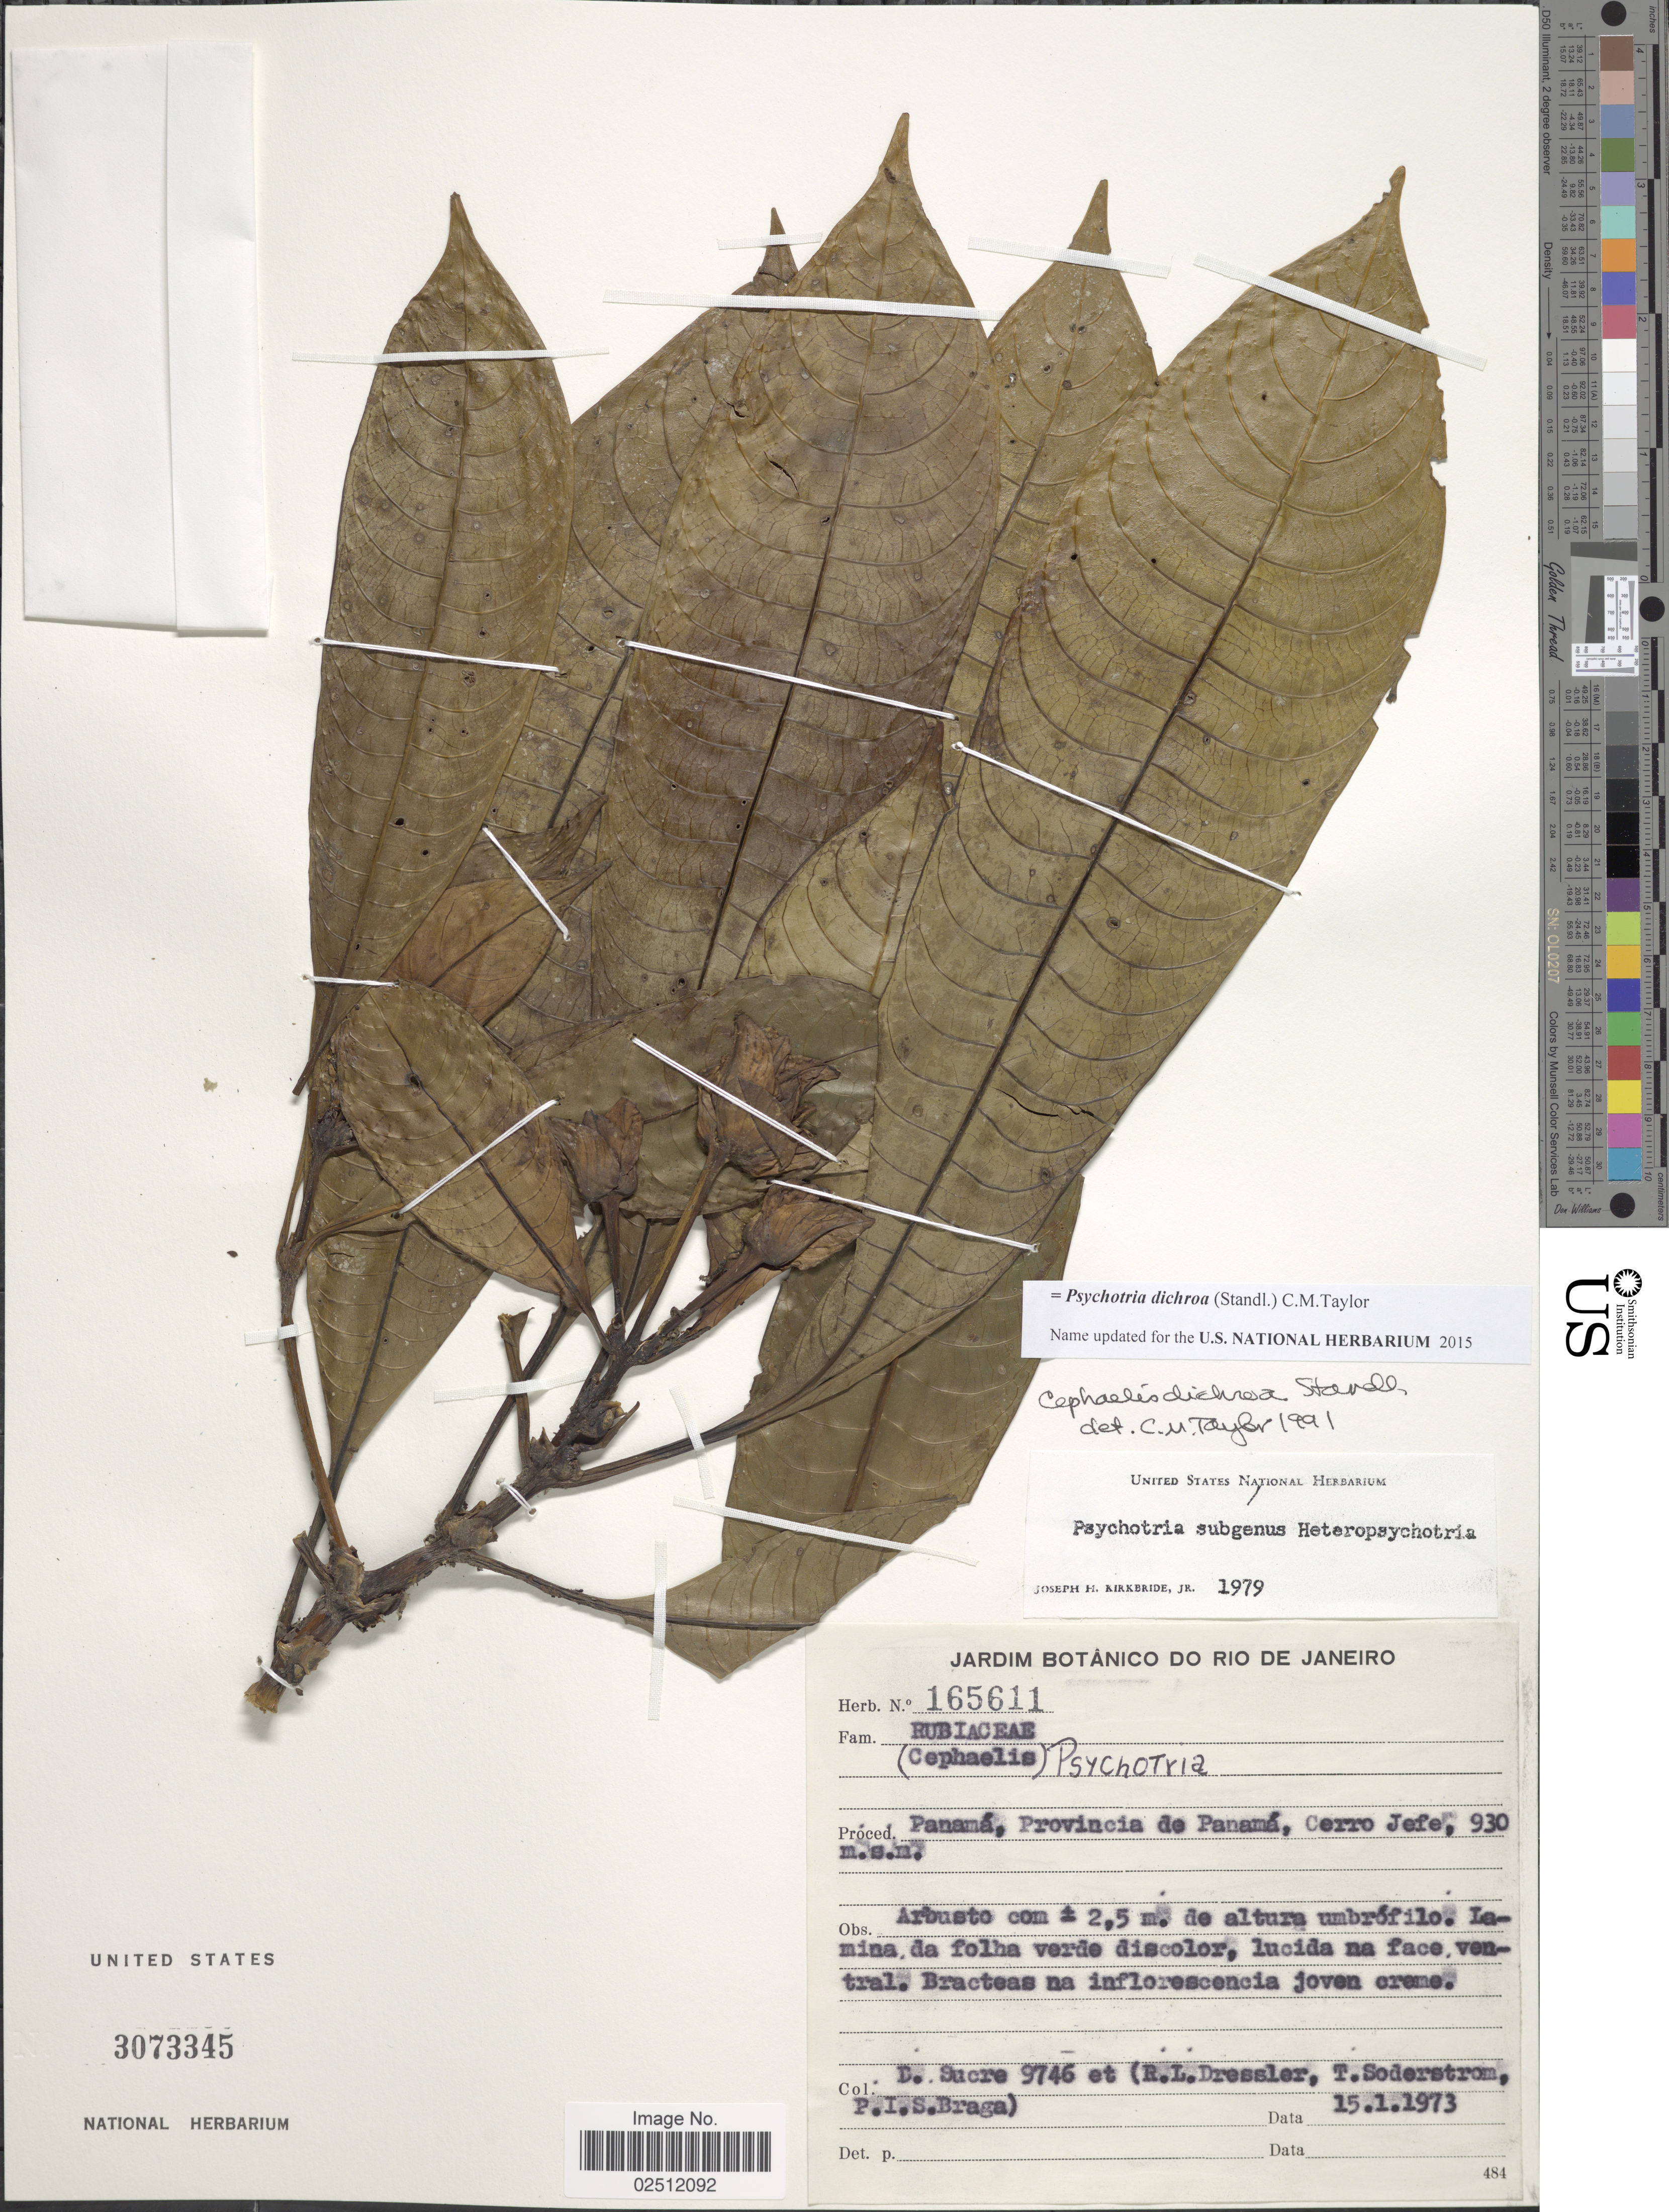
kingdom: Plantae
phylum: Tracheophyta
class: Magnoliopsida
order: Gentianales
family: Rubiaceae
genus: Psychotria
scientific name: Psychotria dichroa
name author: (Standl.) C.M. Taylor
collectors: D. Sucre, R. Dressler, T. R. Soderstrom & P. I. S. Braga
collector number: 9746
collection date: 1973-01-15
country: Panama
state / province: Panamá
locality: Cerro Jefe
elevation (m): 930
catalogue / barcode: US 3073345